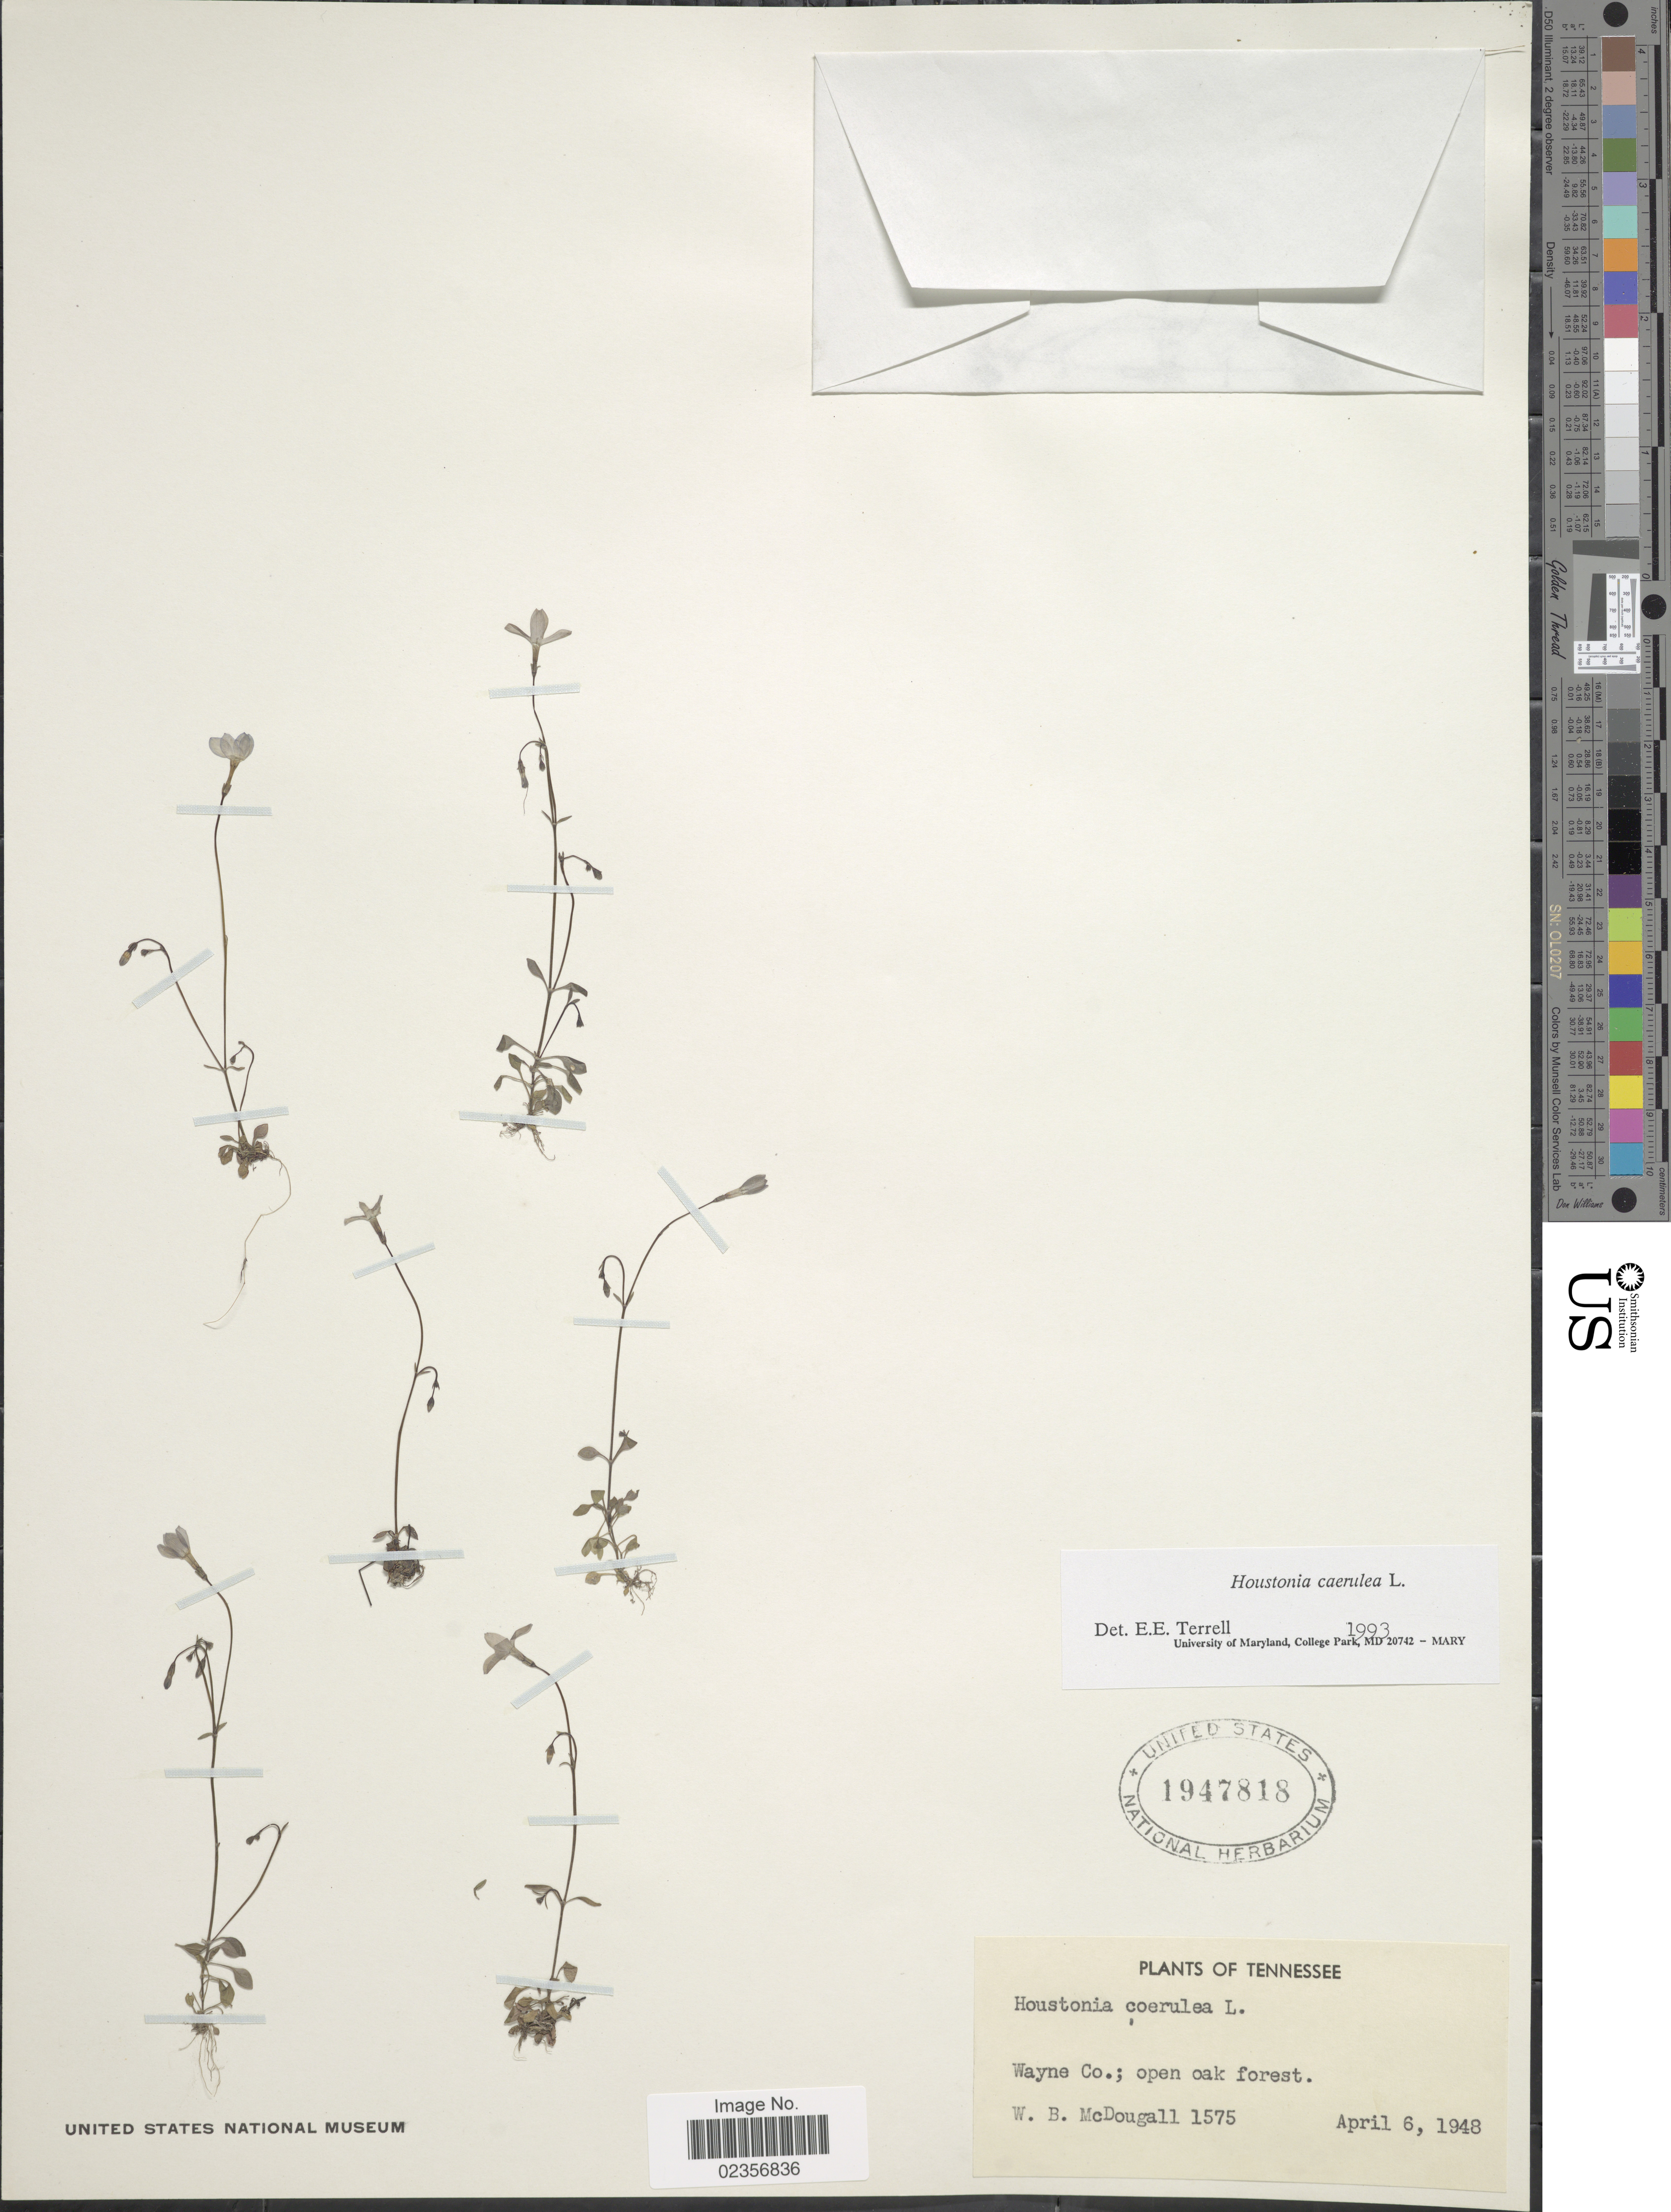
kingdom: Plantae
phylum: Tracheophyta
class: Magnoliopsida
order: Gentianales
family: Rubiaceae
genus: Houstonia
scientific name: Houstonia caerulea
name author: L.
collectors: W. B. McDougall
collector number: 1575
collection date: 1948-04-06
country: United States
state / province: Tennessee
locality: Wayne Co.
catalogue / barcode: US 1947818